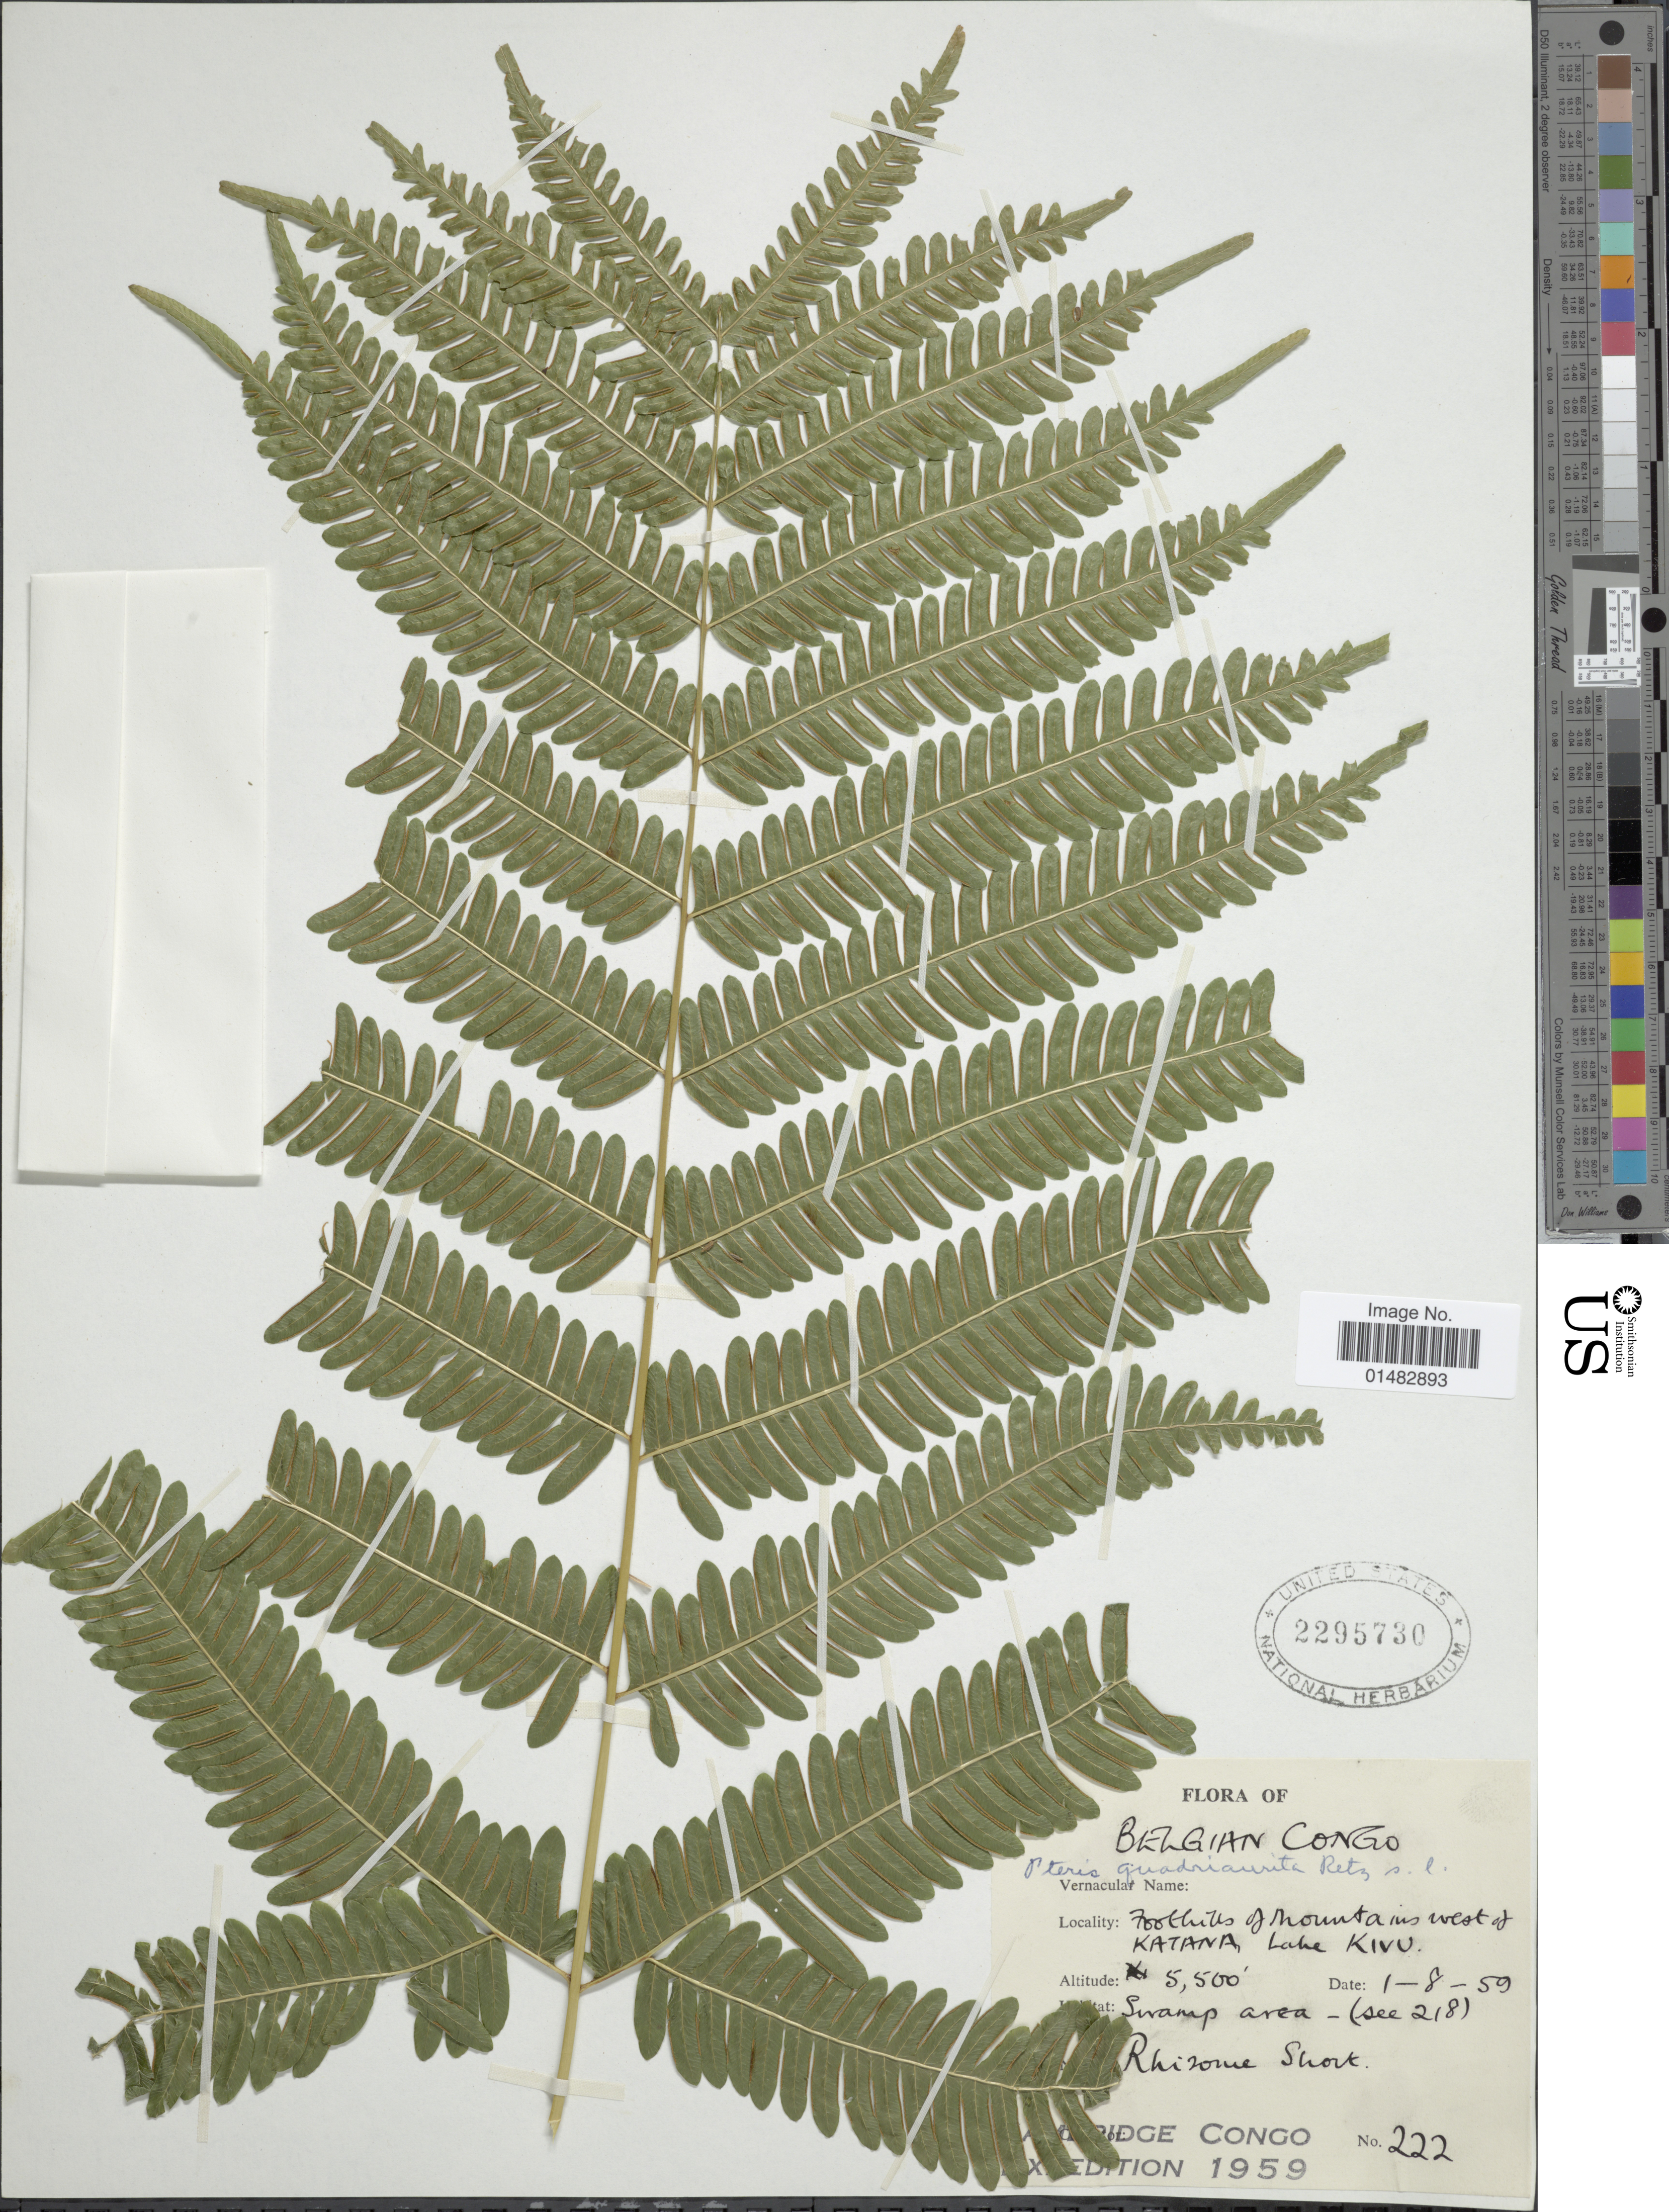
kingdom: Plantae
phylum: Tracheophyta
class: Polypodiopsida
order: Polypodiales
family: Pteridaceae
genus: Pteris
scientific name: Pteris quadriaurita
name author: Retz.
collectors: Cambridge Congo Expedition 1959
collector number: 222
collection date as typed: Transcribed d/m/y: 1/8/59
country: Congo, Democratic Republic of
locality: Belgian Congo, Foothills of mountains west of Katana, Lake Kivu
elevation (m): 1676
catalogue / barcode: US 2295730